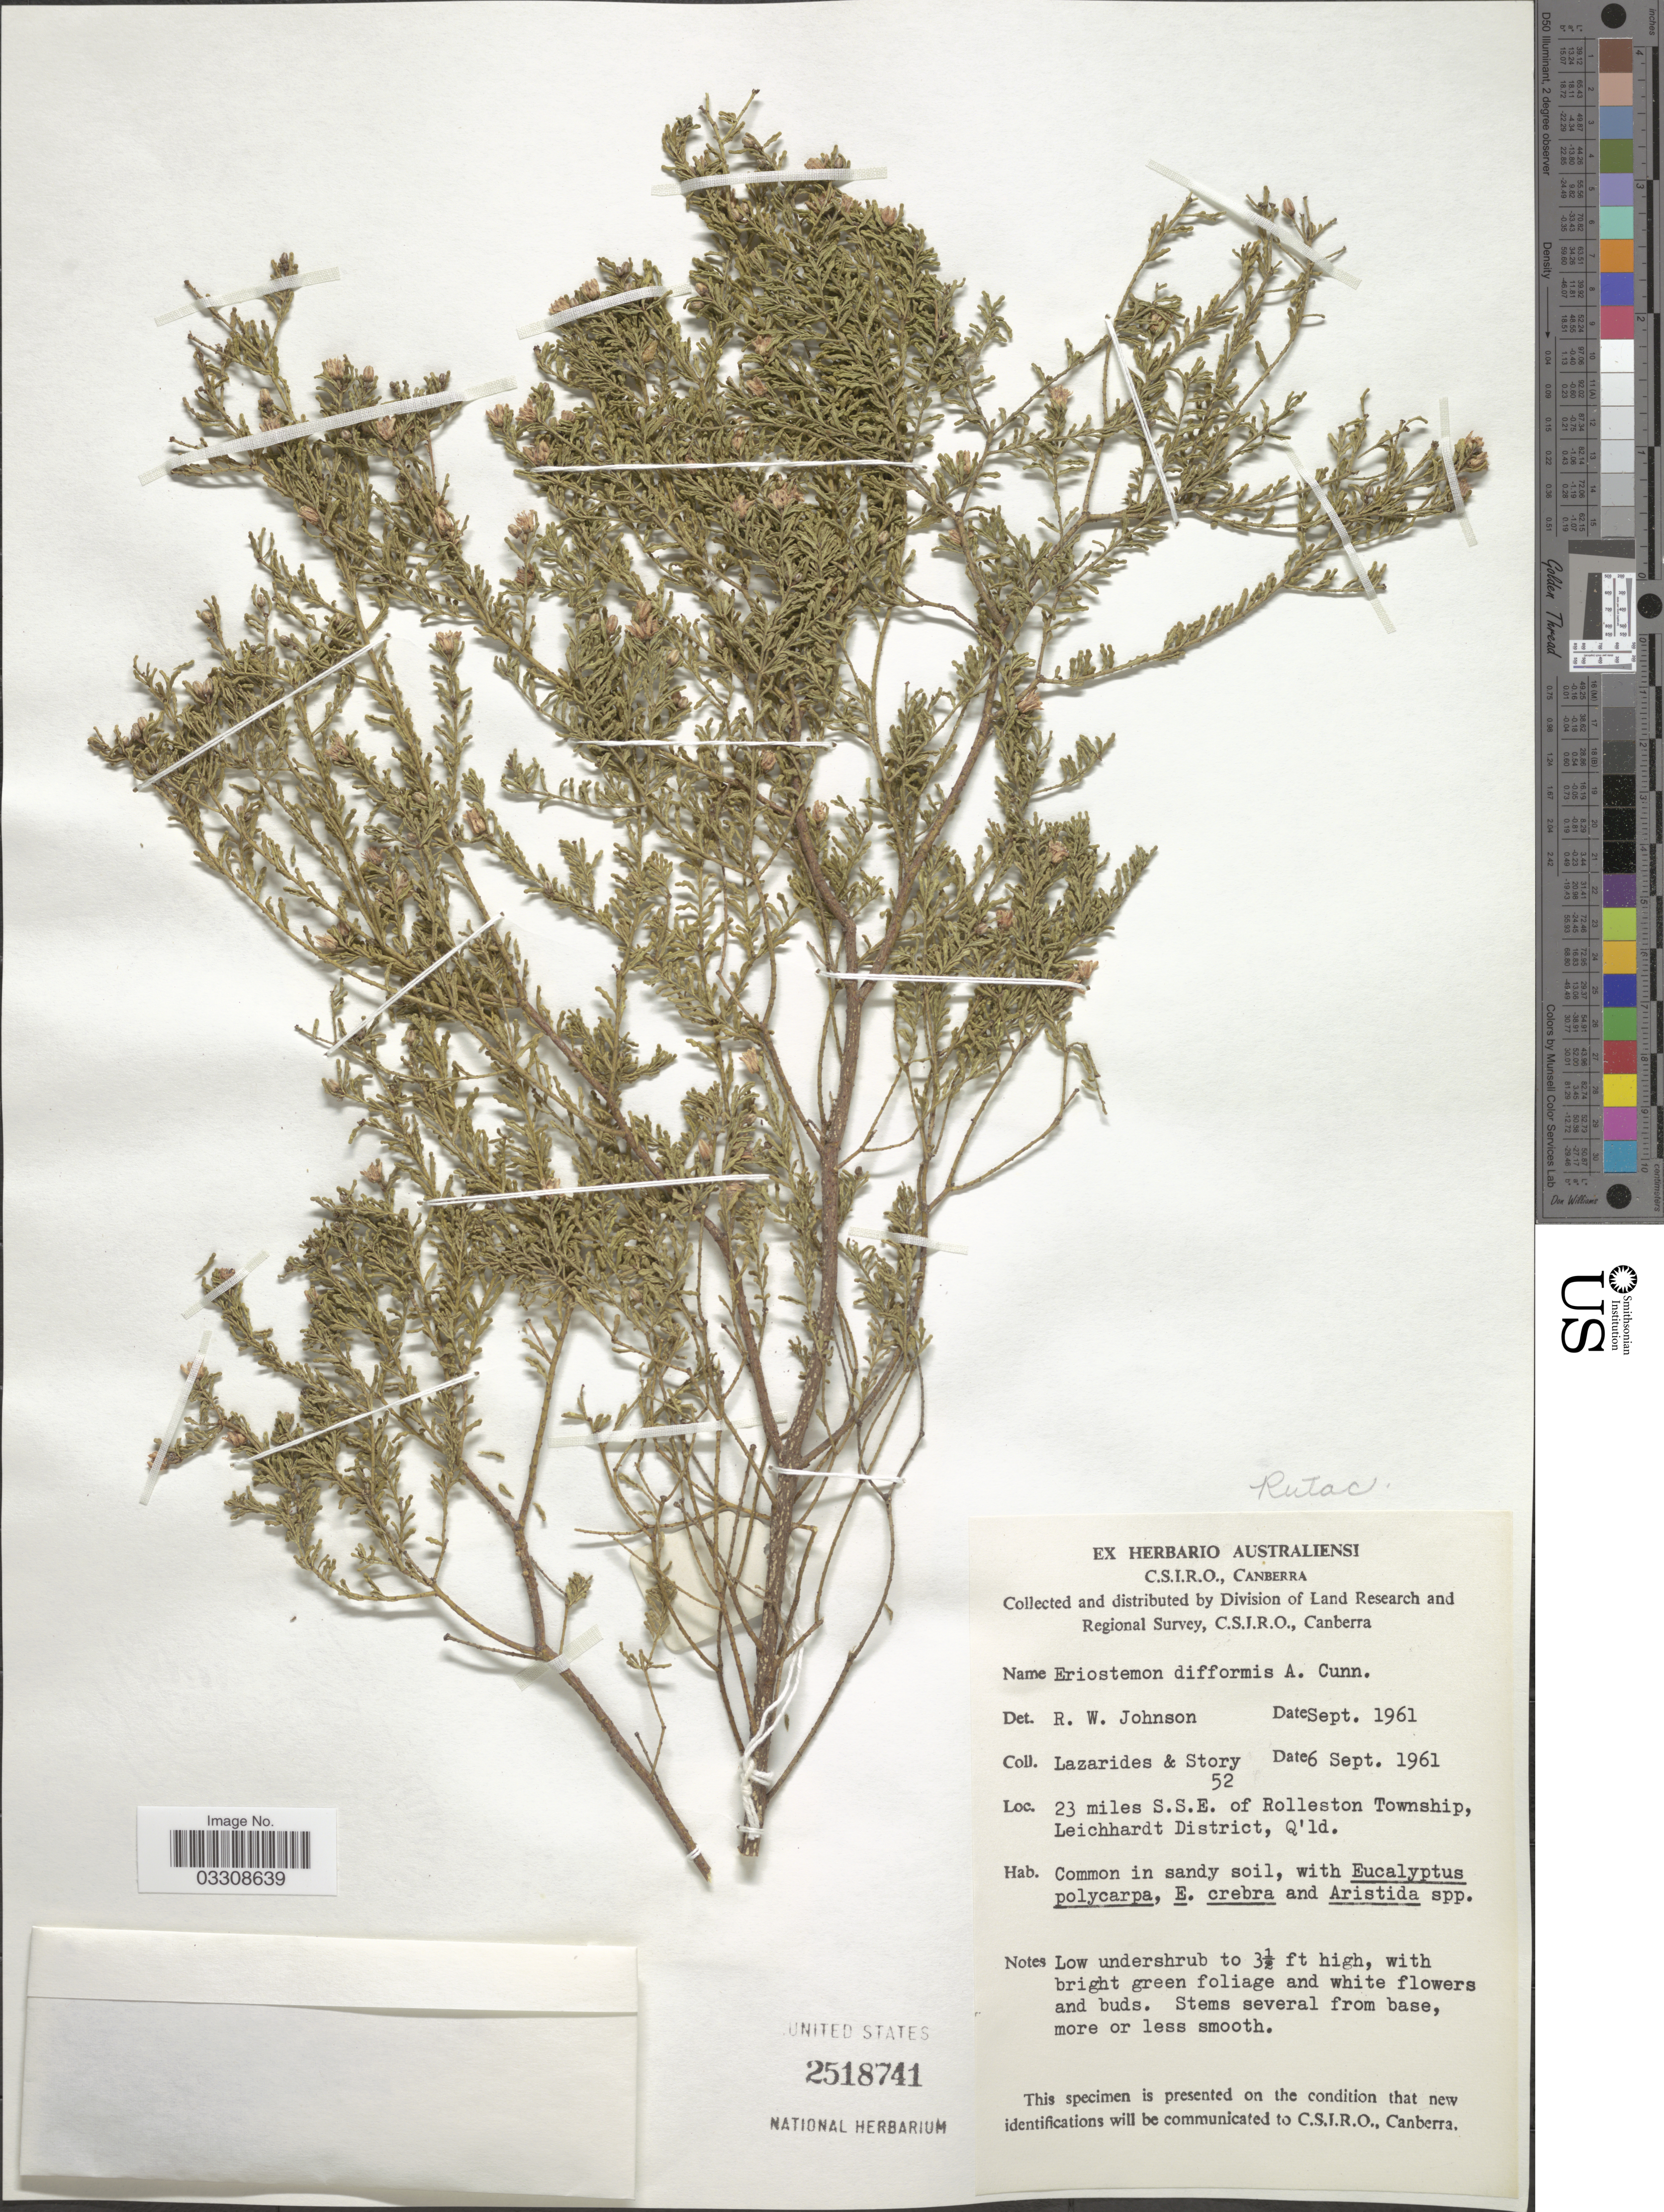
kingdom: Plantae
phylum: Tracheophyta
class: Magnoliopsida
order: Sapindales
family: Rutaceae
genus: Eriostemon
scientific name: Eriostemon difformis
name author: A. Cunn. ex Endl.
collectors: M. Lazarides & -. Story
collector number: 52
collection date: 1961-09-06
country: Australia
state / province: Queensland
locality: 23 miles S.S.E. of Rolleston Township, leichhardt District.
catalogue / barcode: US 2518741